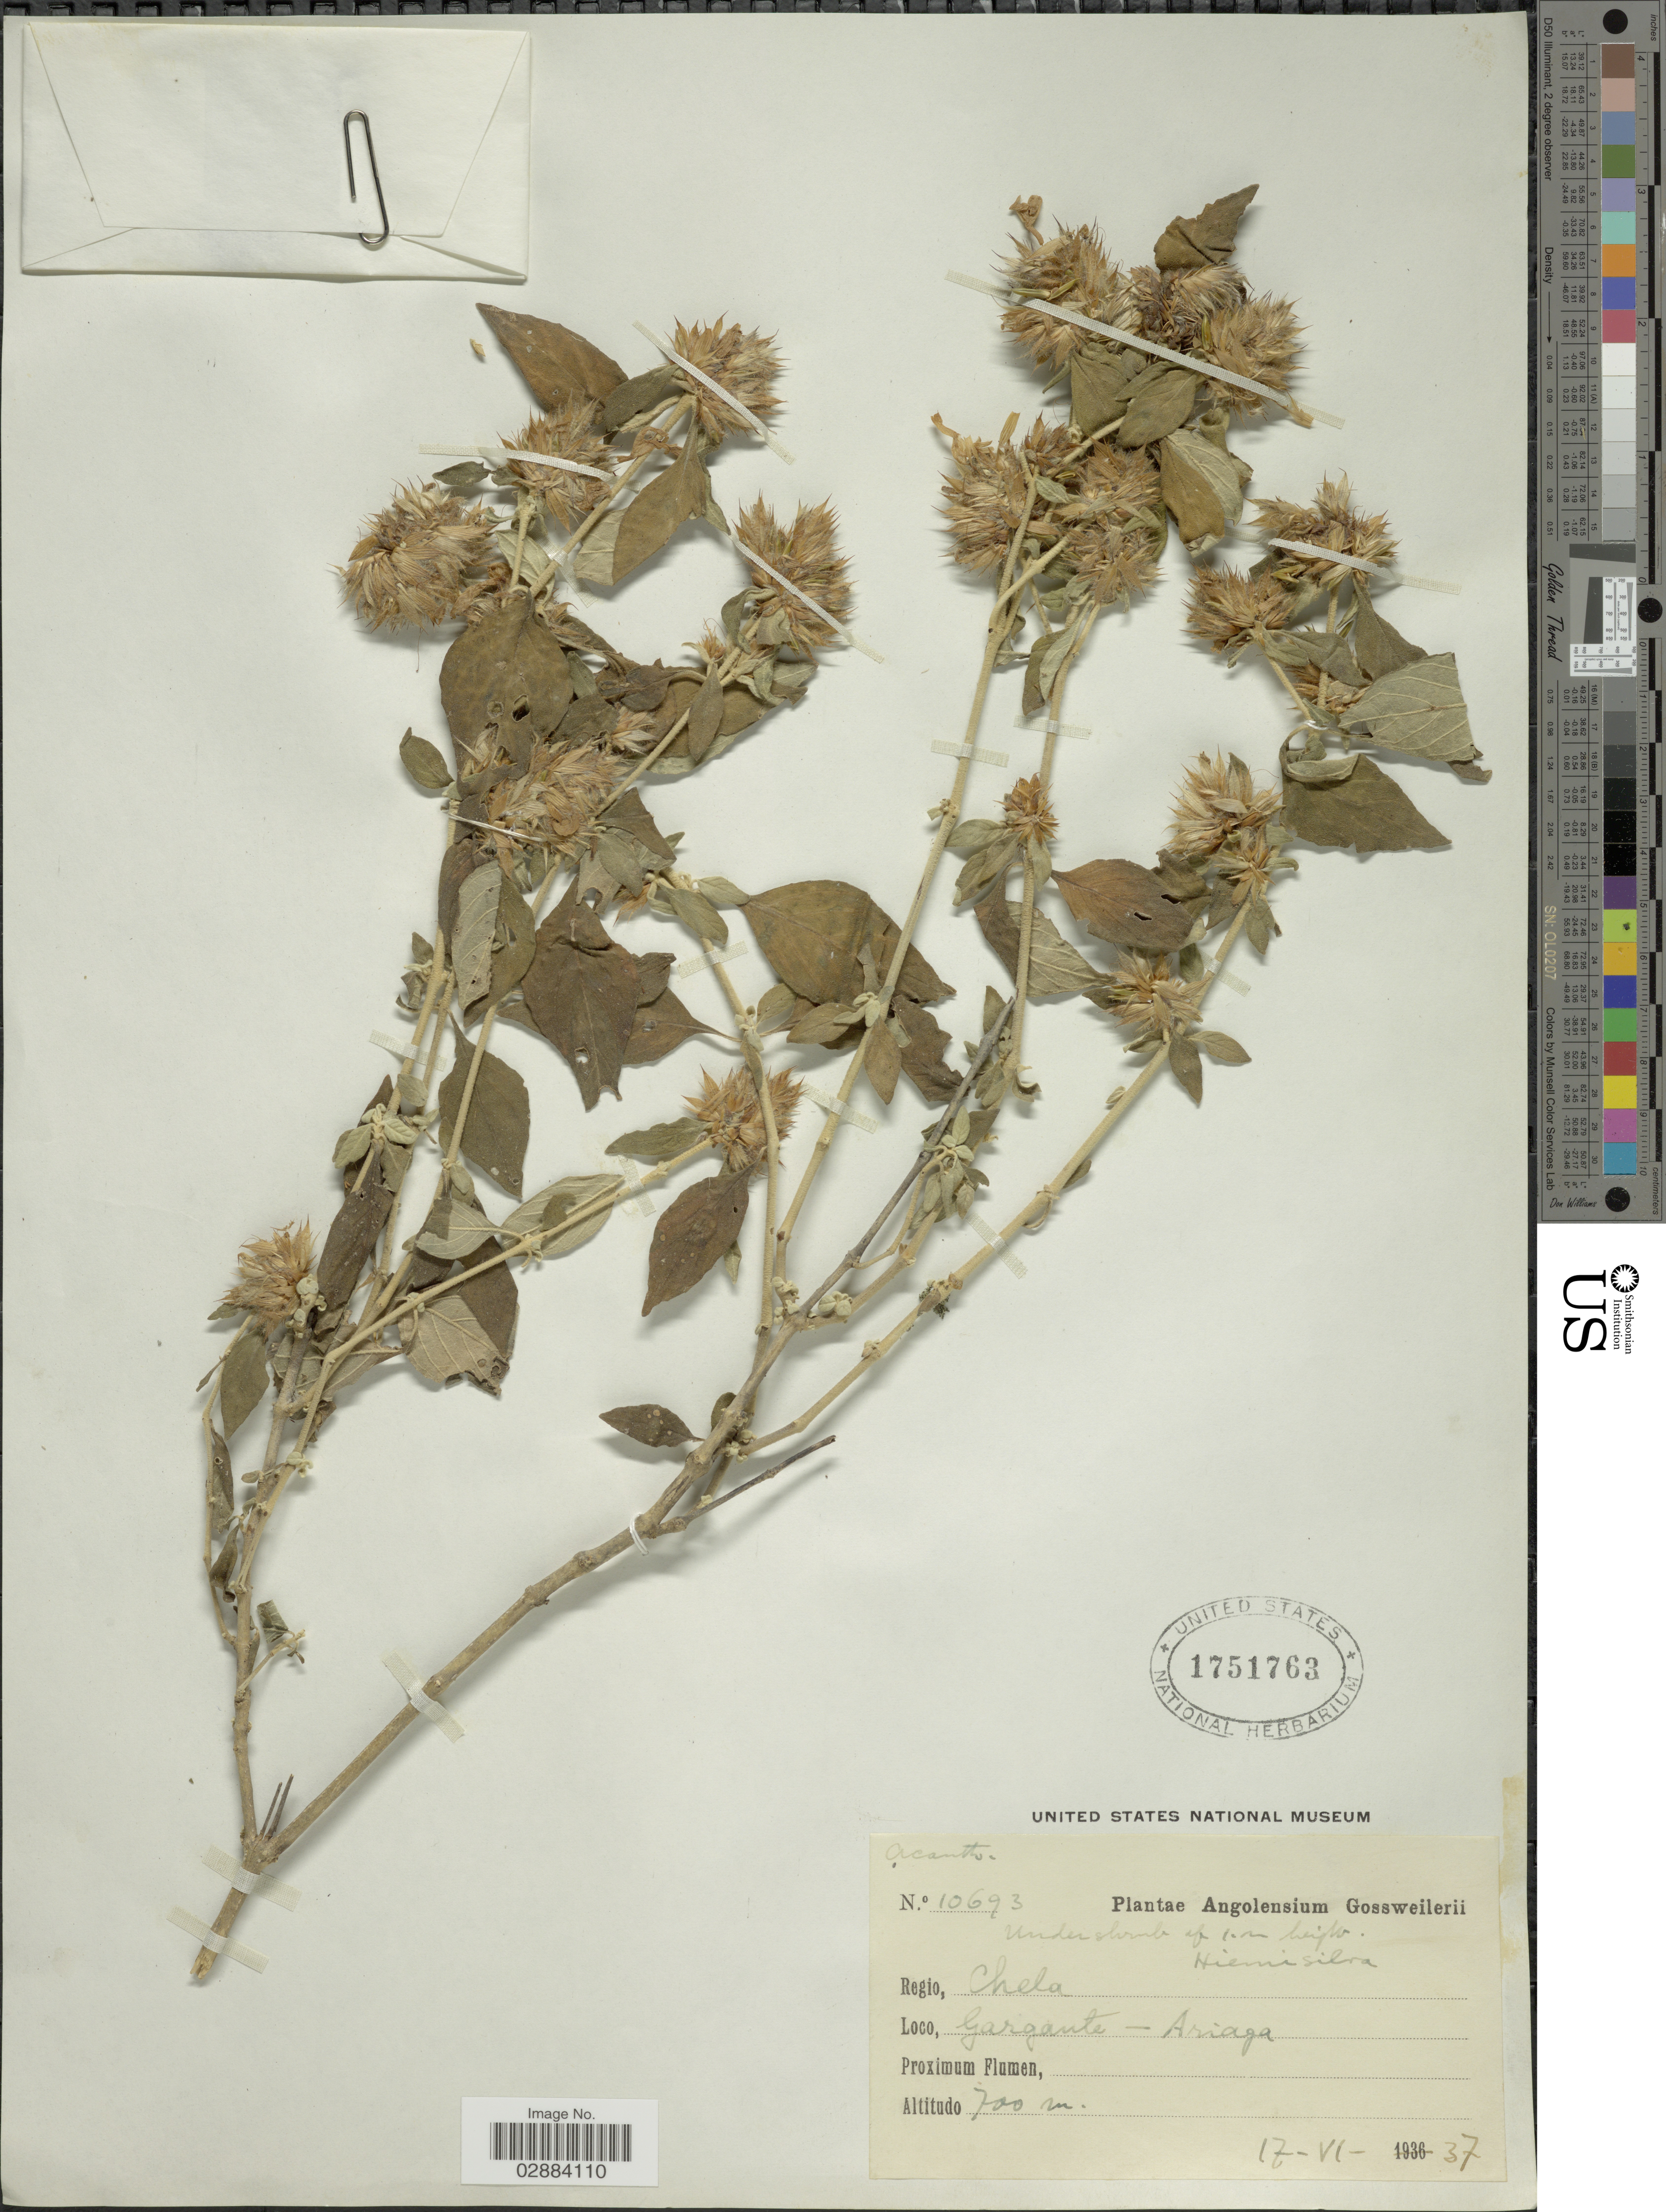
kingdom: Plantae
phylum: Tracheophyta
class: Magnoliopsida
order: Lamiales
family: Acanthaceae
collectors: -. Gossweiler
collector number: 10693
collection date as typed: Transcribed d/m/y: 17/6/37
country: Angola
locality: Regio, Chela. Gargante - Ariaga.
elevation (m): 700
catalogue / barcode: US 1751763